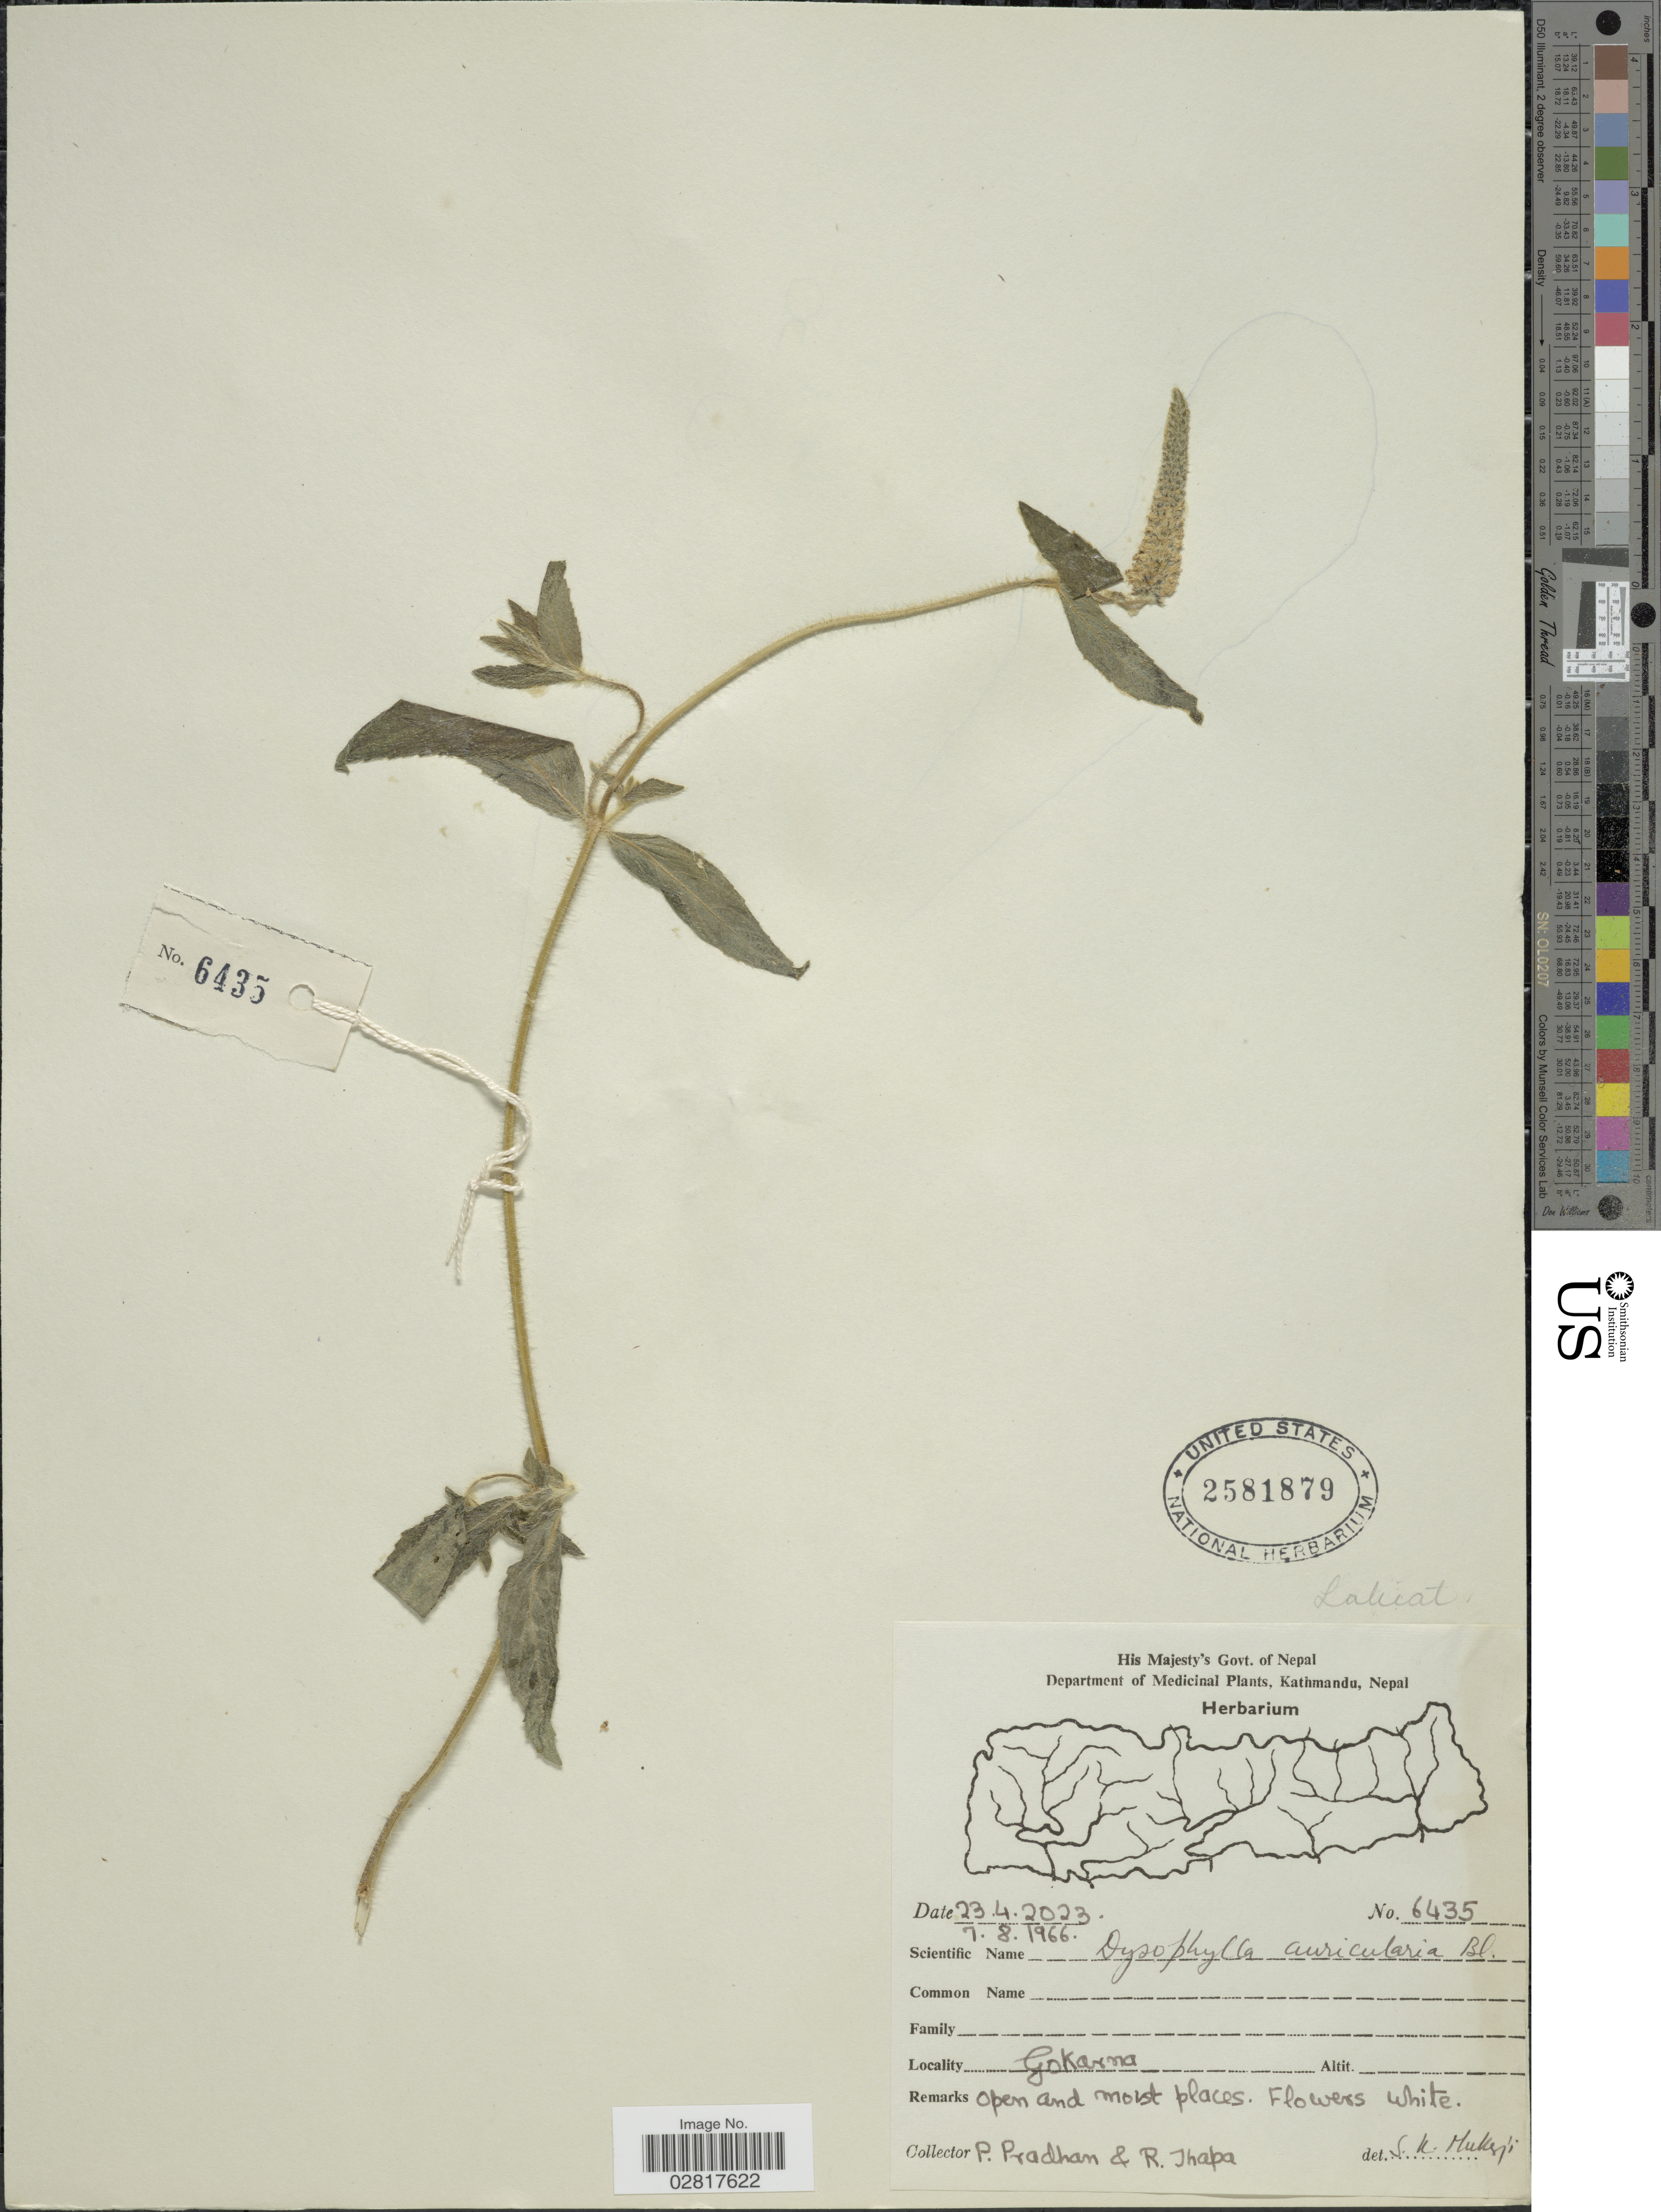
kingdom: Plantae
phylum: Tracheophyta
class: Magnoliopsida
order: Lamiales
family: Lamiaceae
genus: Pogostemon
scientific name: Pogostemon auricularius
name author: (L.) Hassk.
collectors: P. Pradhan & R. Thapa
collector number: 6435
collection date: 1966-08-07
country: Nepal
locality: Gokarna.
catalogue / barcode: US 2581879